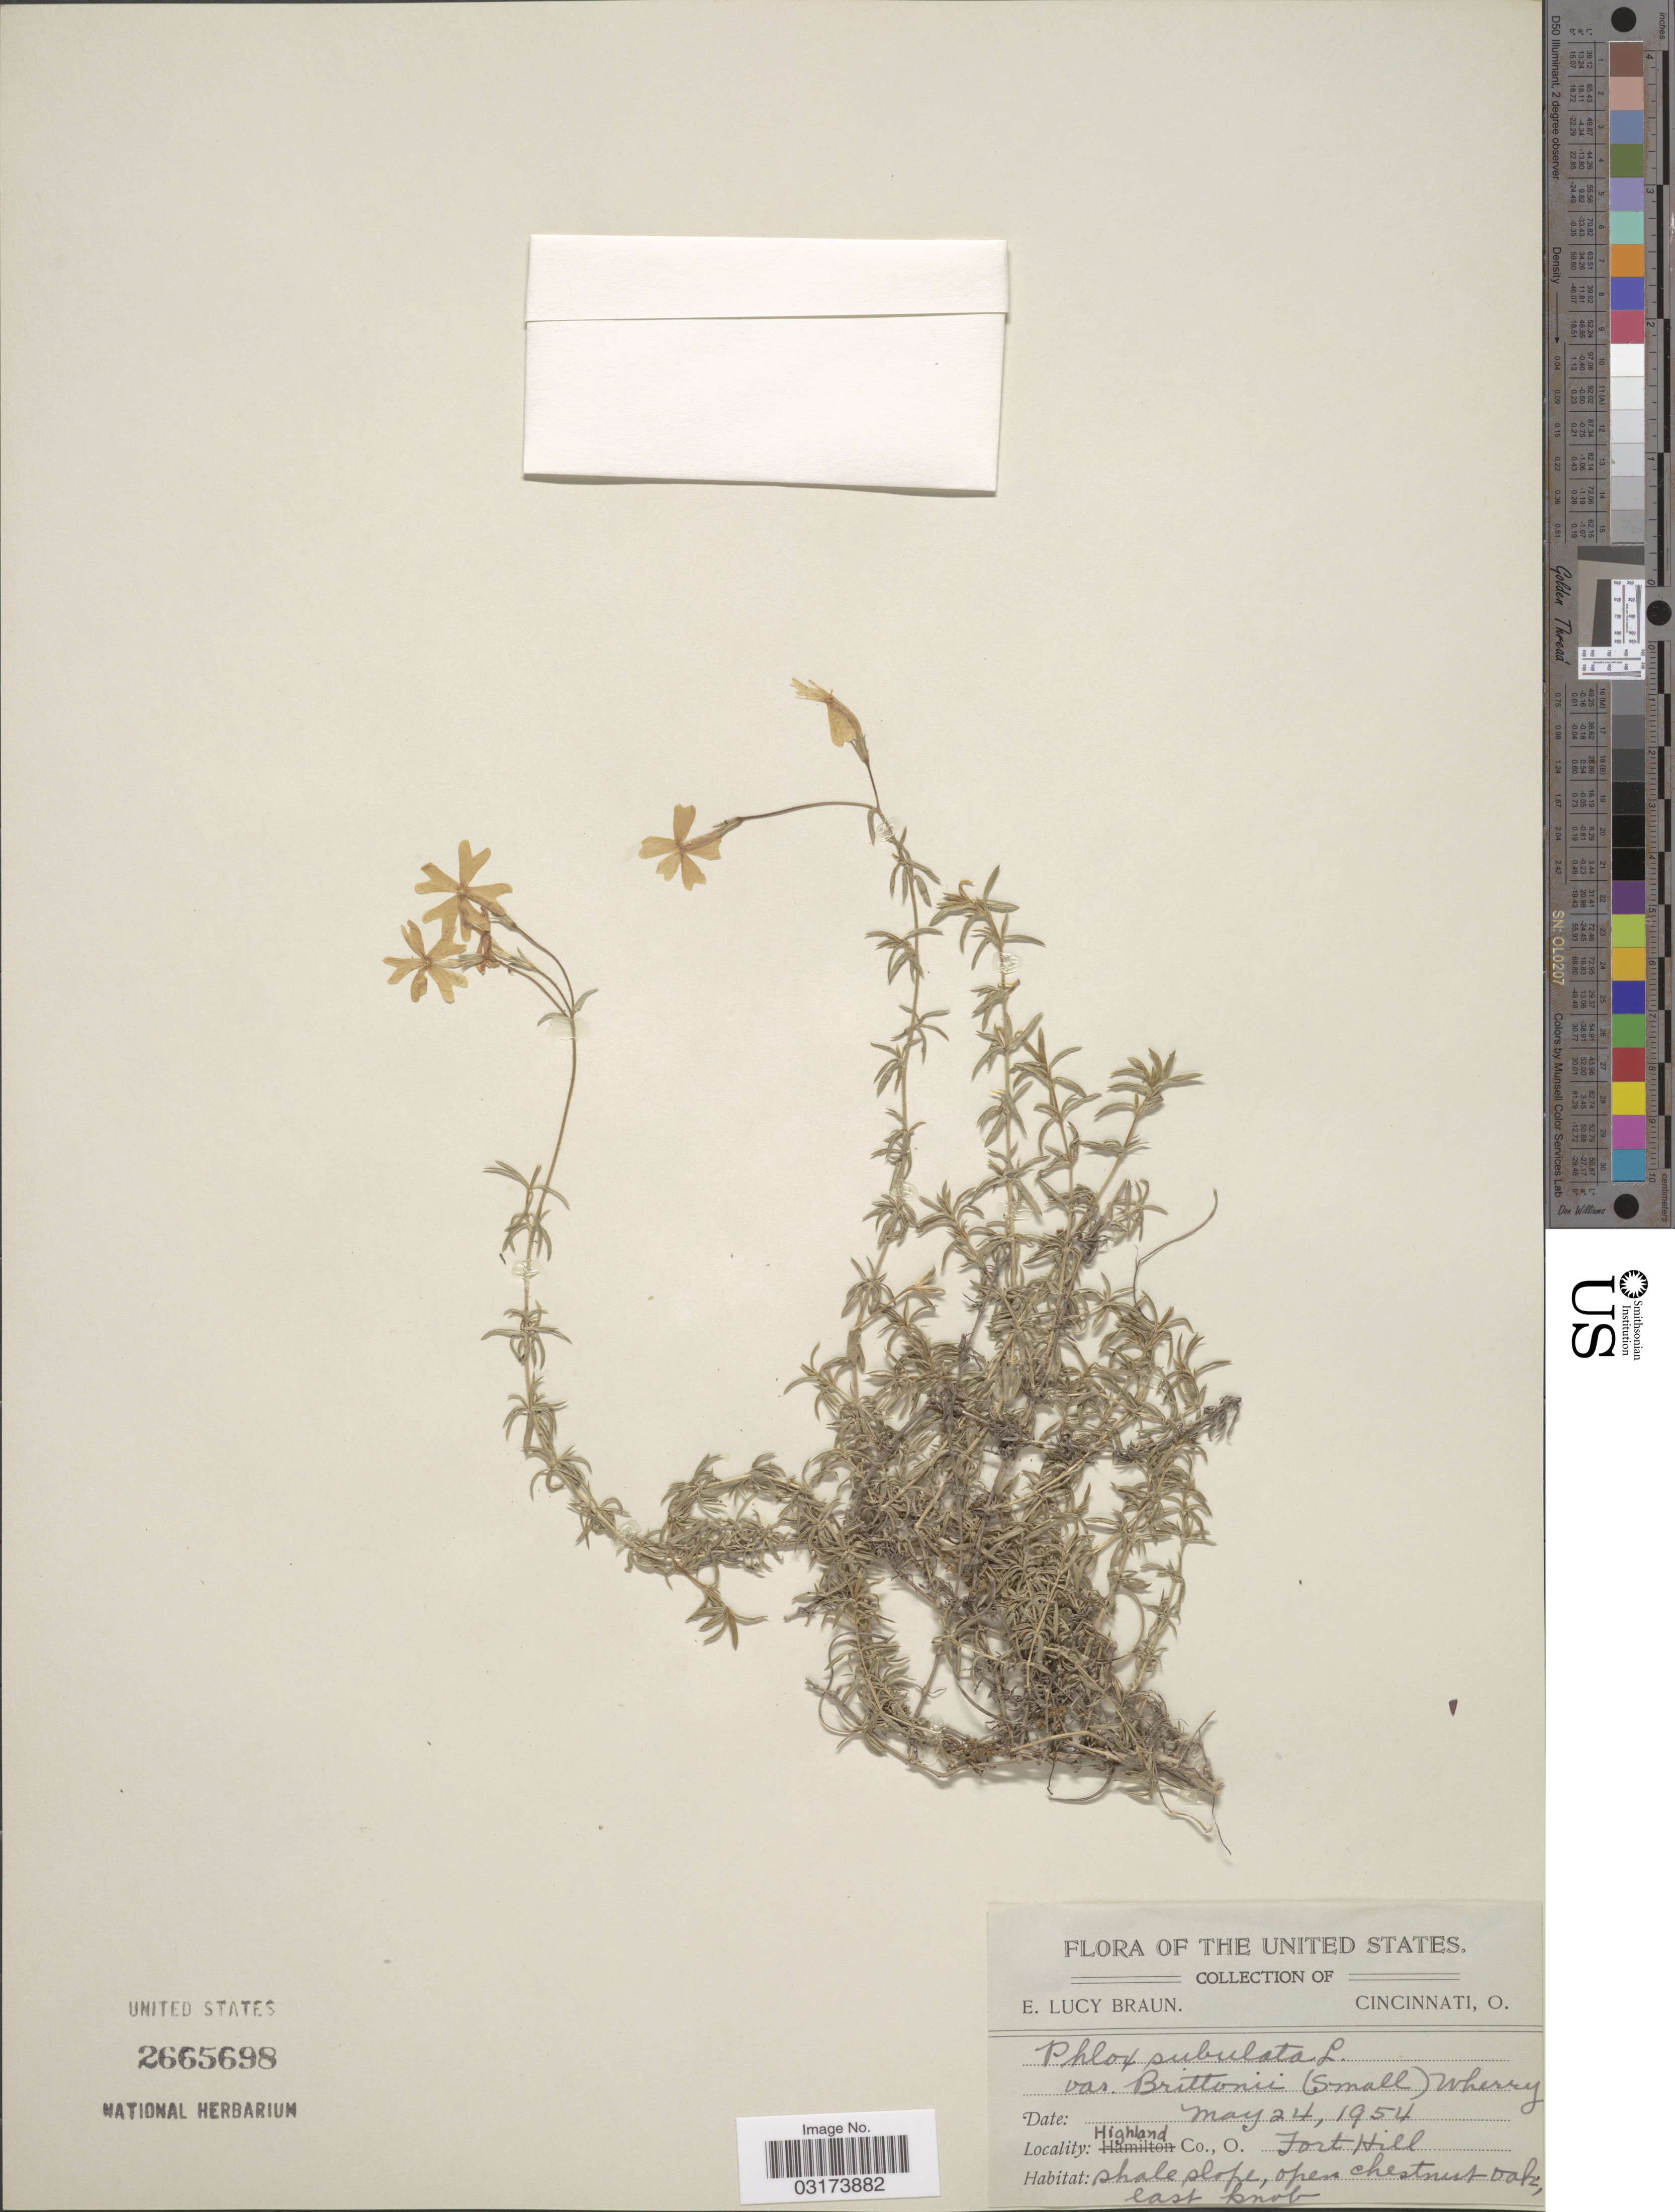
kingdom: Plantae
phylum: Tracheophyta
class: Magnoliopsida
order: Ericales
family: Polemoniaceae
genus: Phlox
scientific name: Phlox subulata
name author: L.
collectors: E. L. Braun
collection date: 1954-05-24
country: United States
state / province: Ohio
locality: Highland Co., O. Fort Hill.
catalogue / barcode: US 2665698